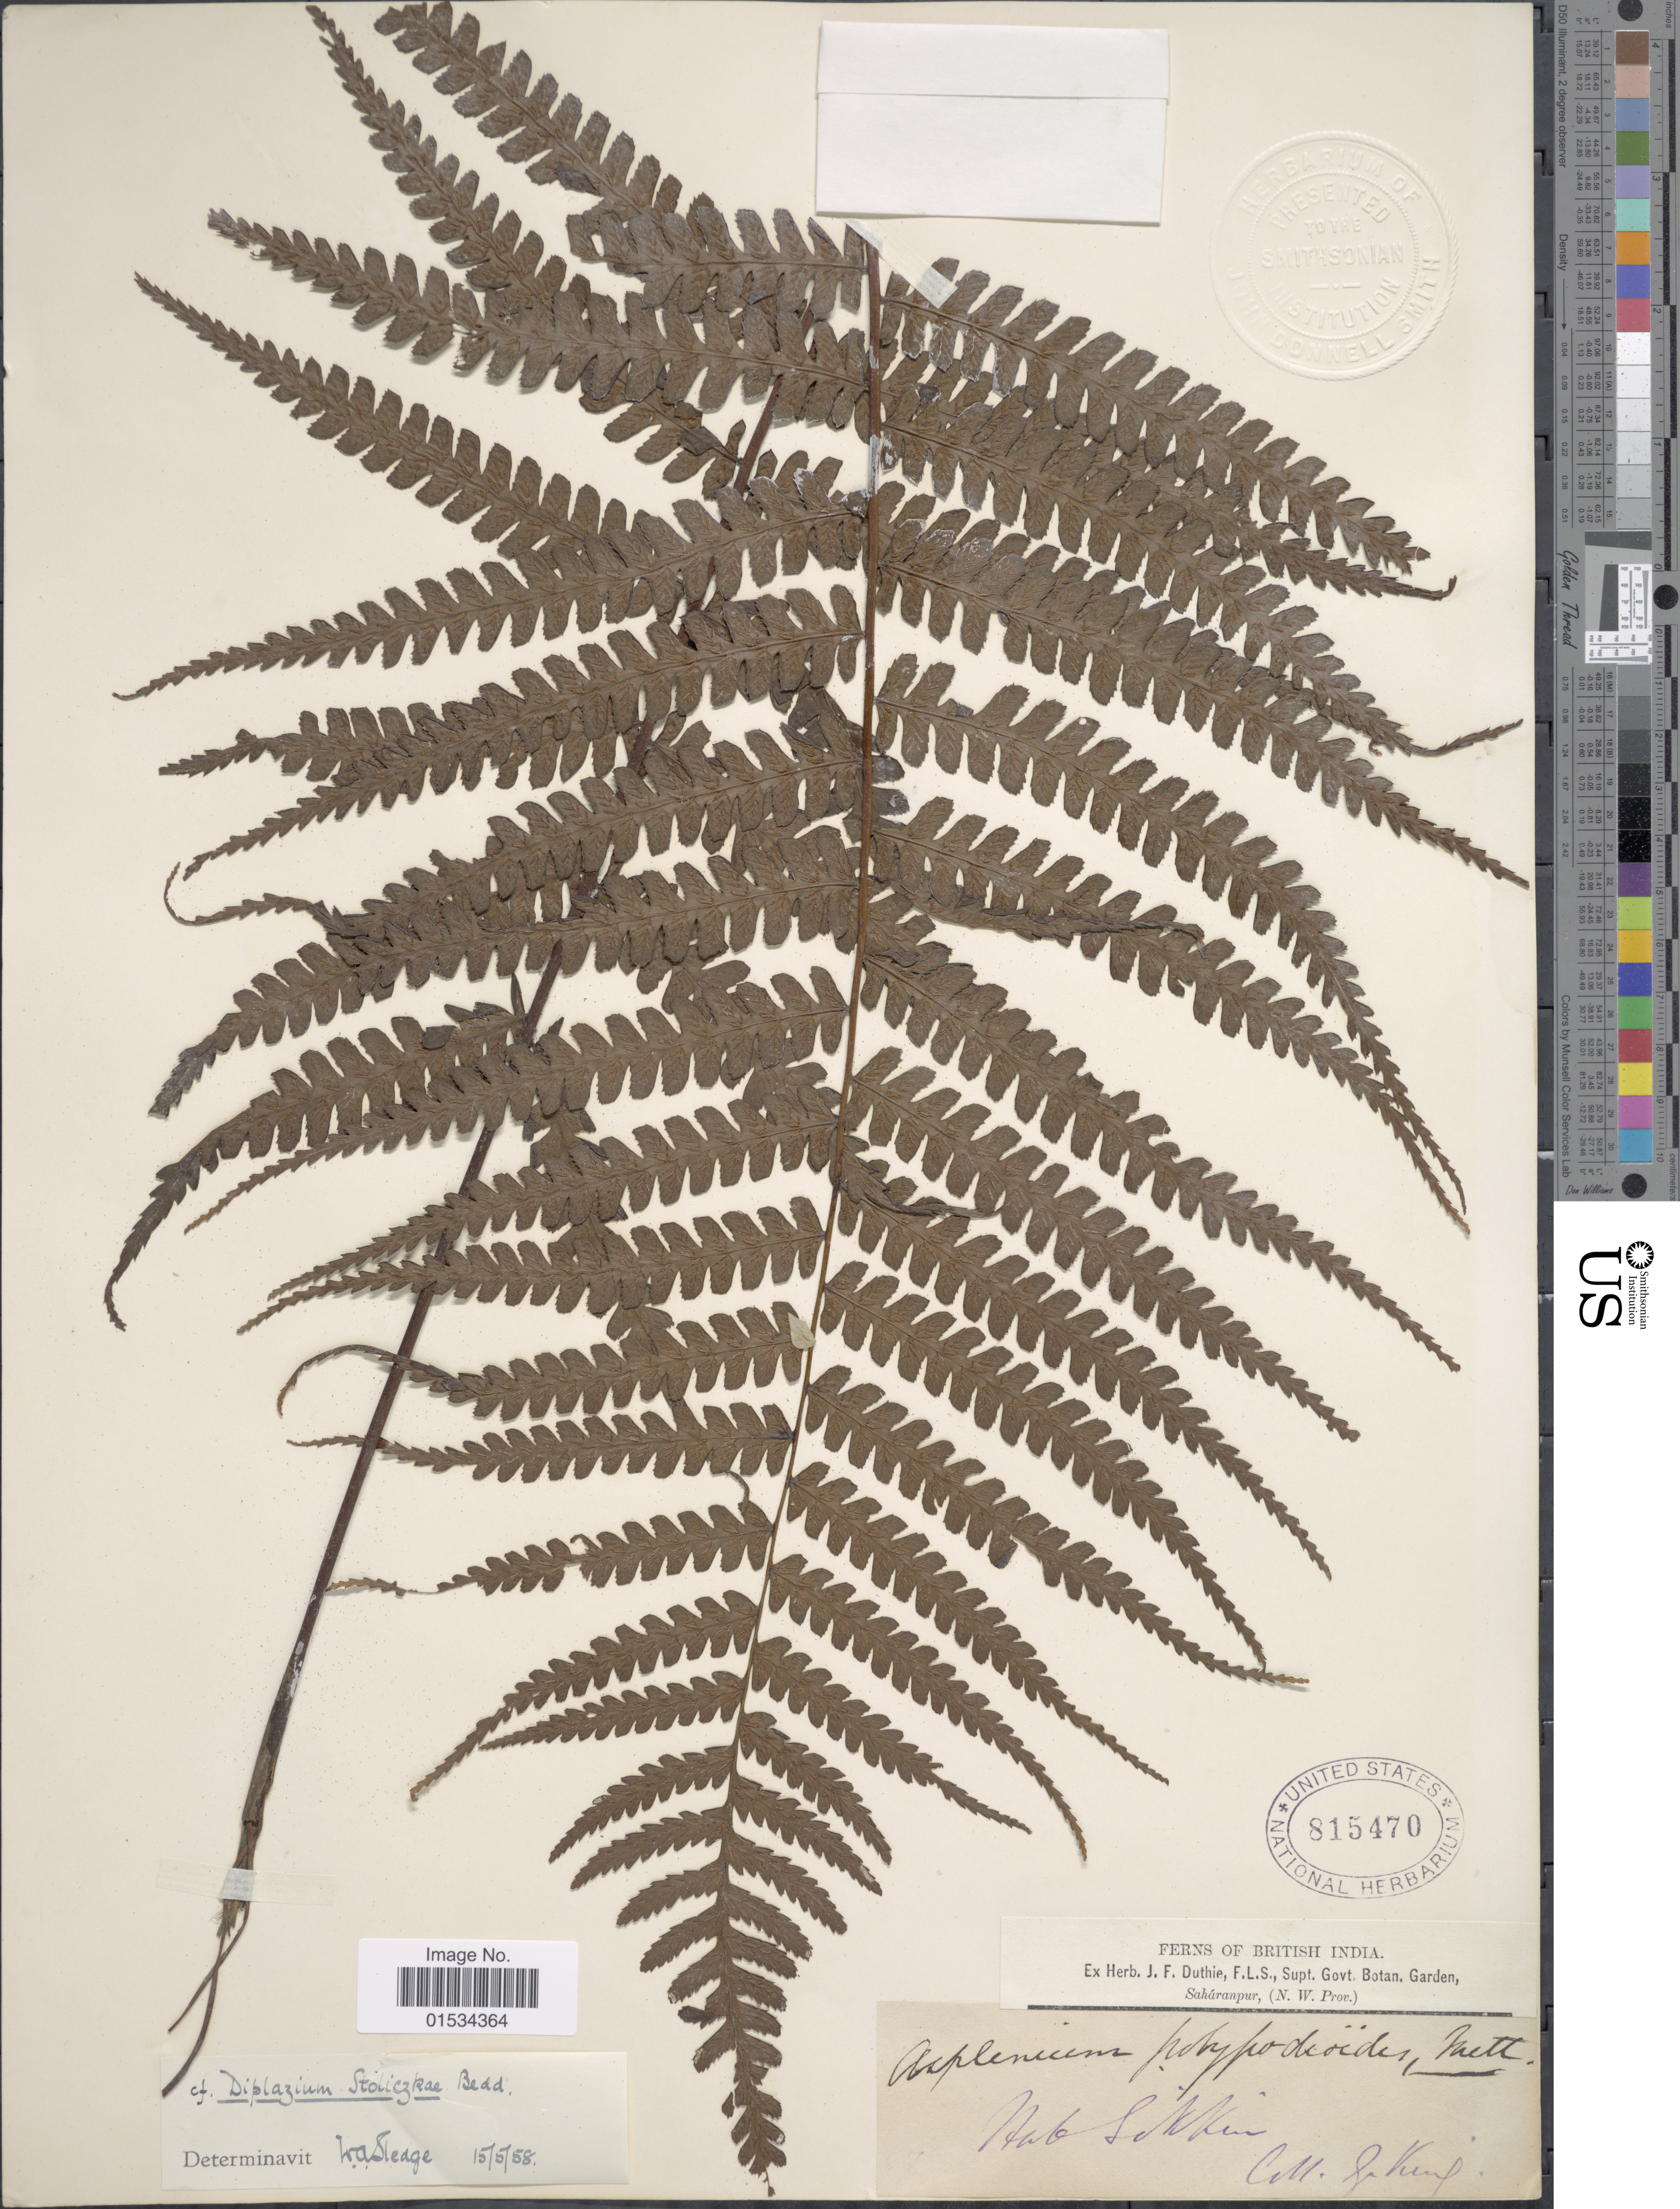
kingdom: Plantae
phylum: Tracheophyta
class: Polypodiopsida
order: Polypodiales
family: Athyriaceae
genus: Diplazium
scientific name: Diplazium stoliczkae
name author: Bedd.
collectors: G. King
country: India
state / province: Sikkim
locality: British India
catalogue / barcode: US 815470